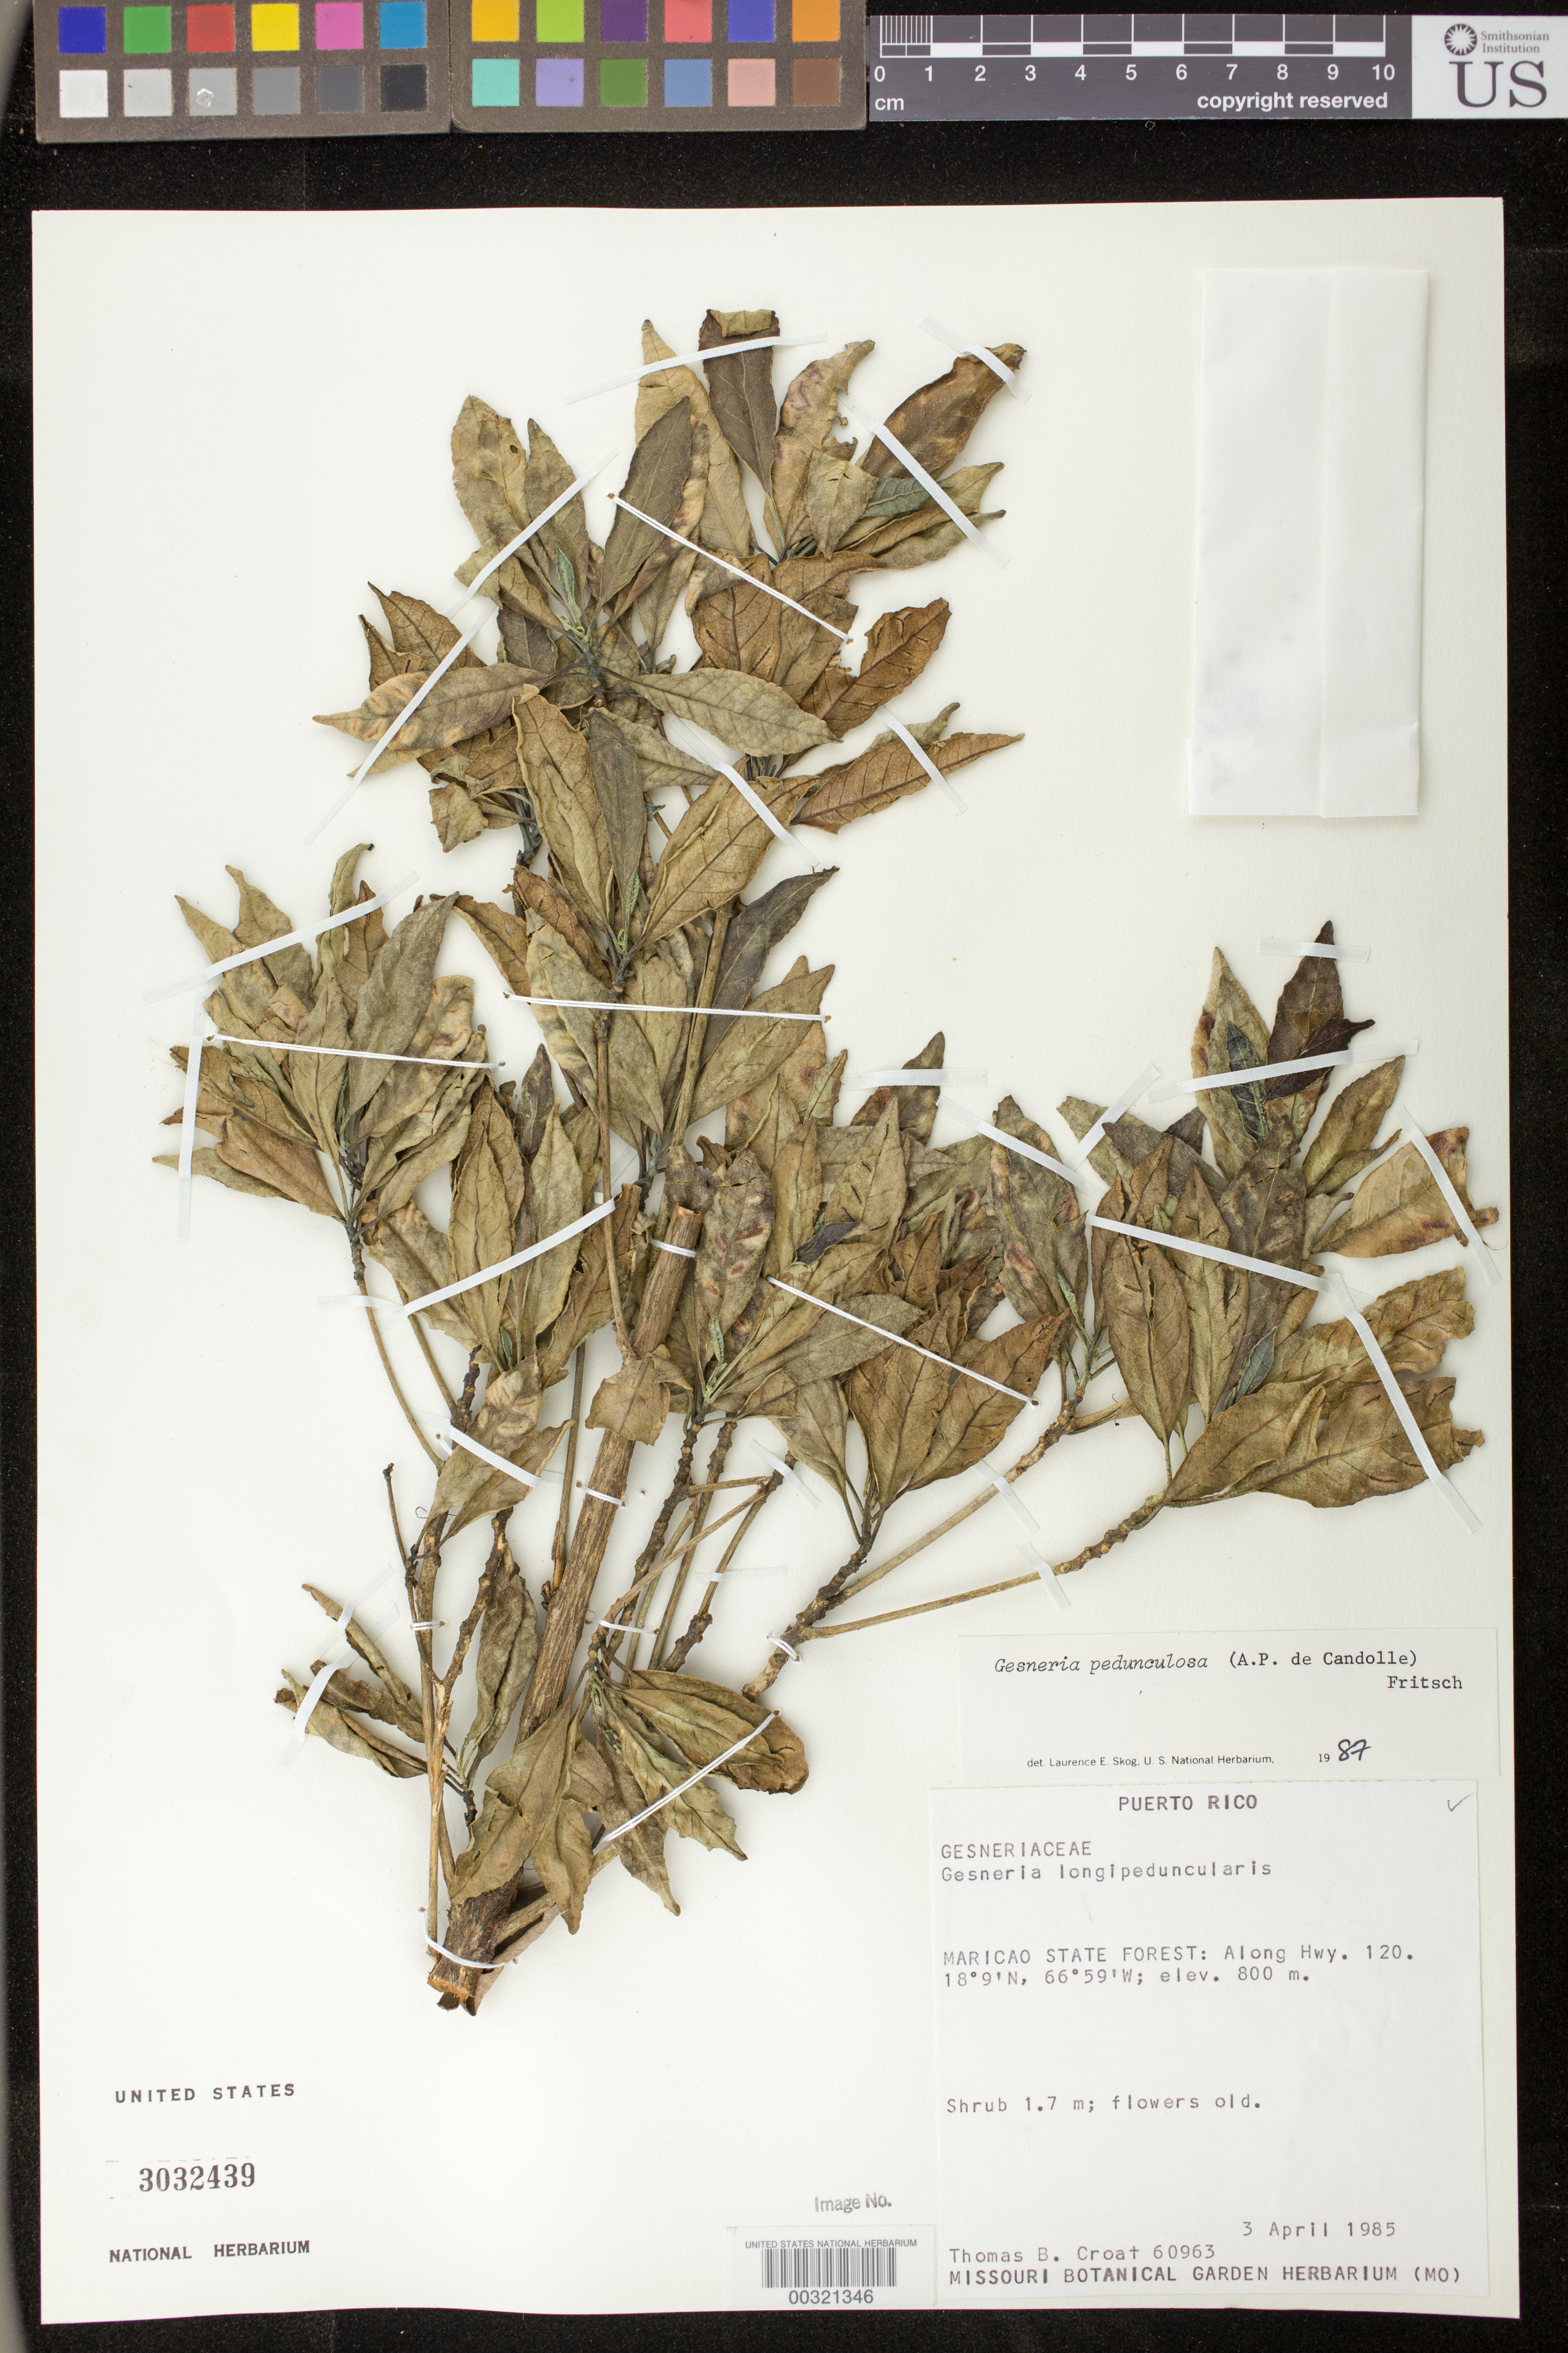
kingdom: Plantae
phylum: Tracheophyta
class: Magnoliopsida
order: Lamiales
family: Gesneriaceae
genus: Gesneria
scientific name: Gesneria pedunculosa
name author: (DC.) Fritsch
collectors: T. B. Croat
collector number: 60963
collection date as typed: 03 Apr 1985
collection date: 1985-04-03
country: Puerto Rico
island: Puerto Rico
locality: Maricao State Forest, along hwy 120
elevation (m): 800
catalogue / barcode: US 3032439